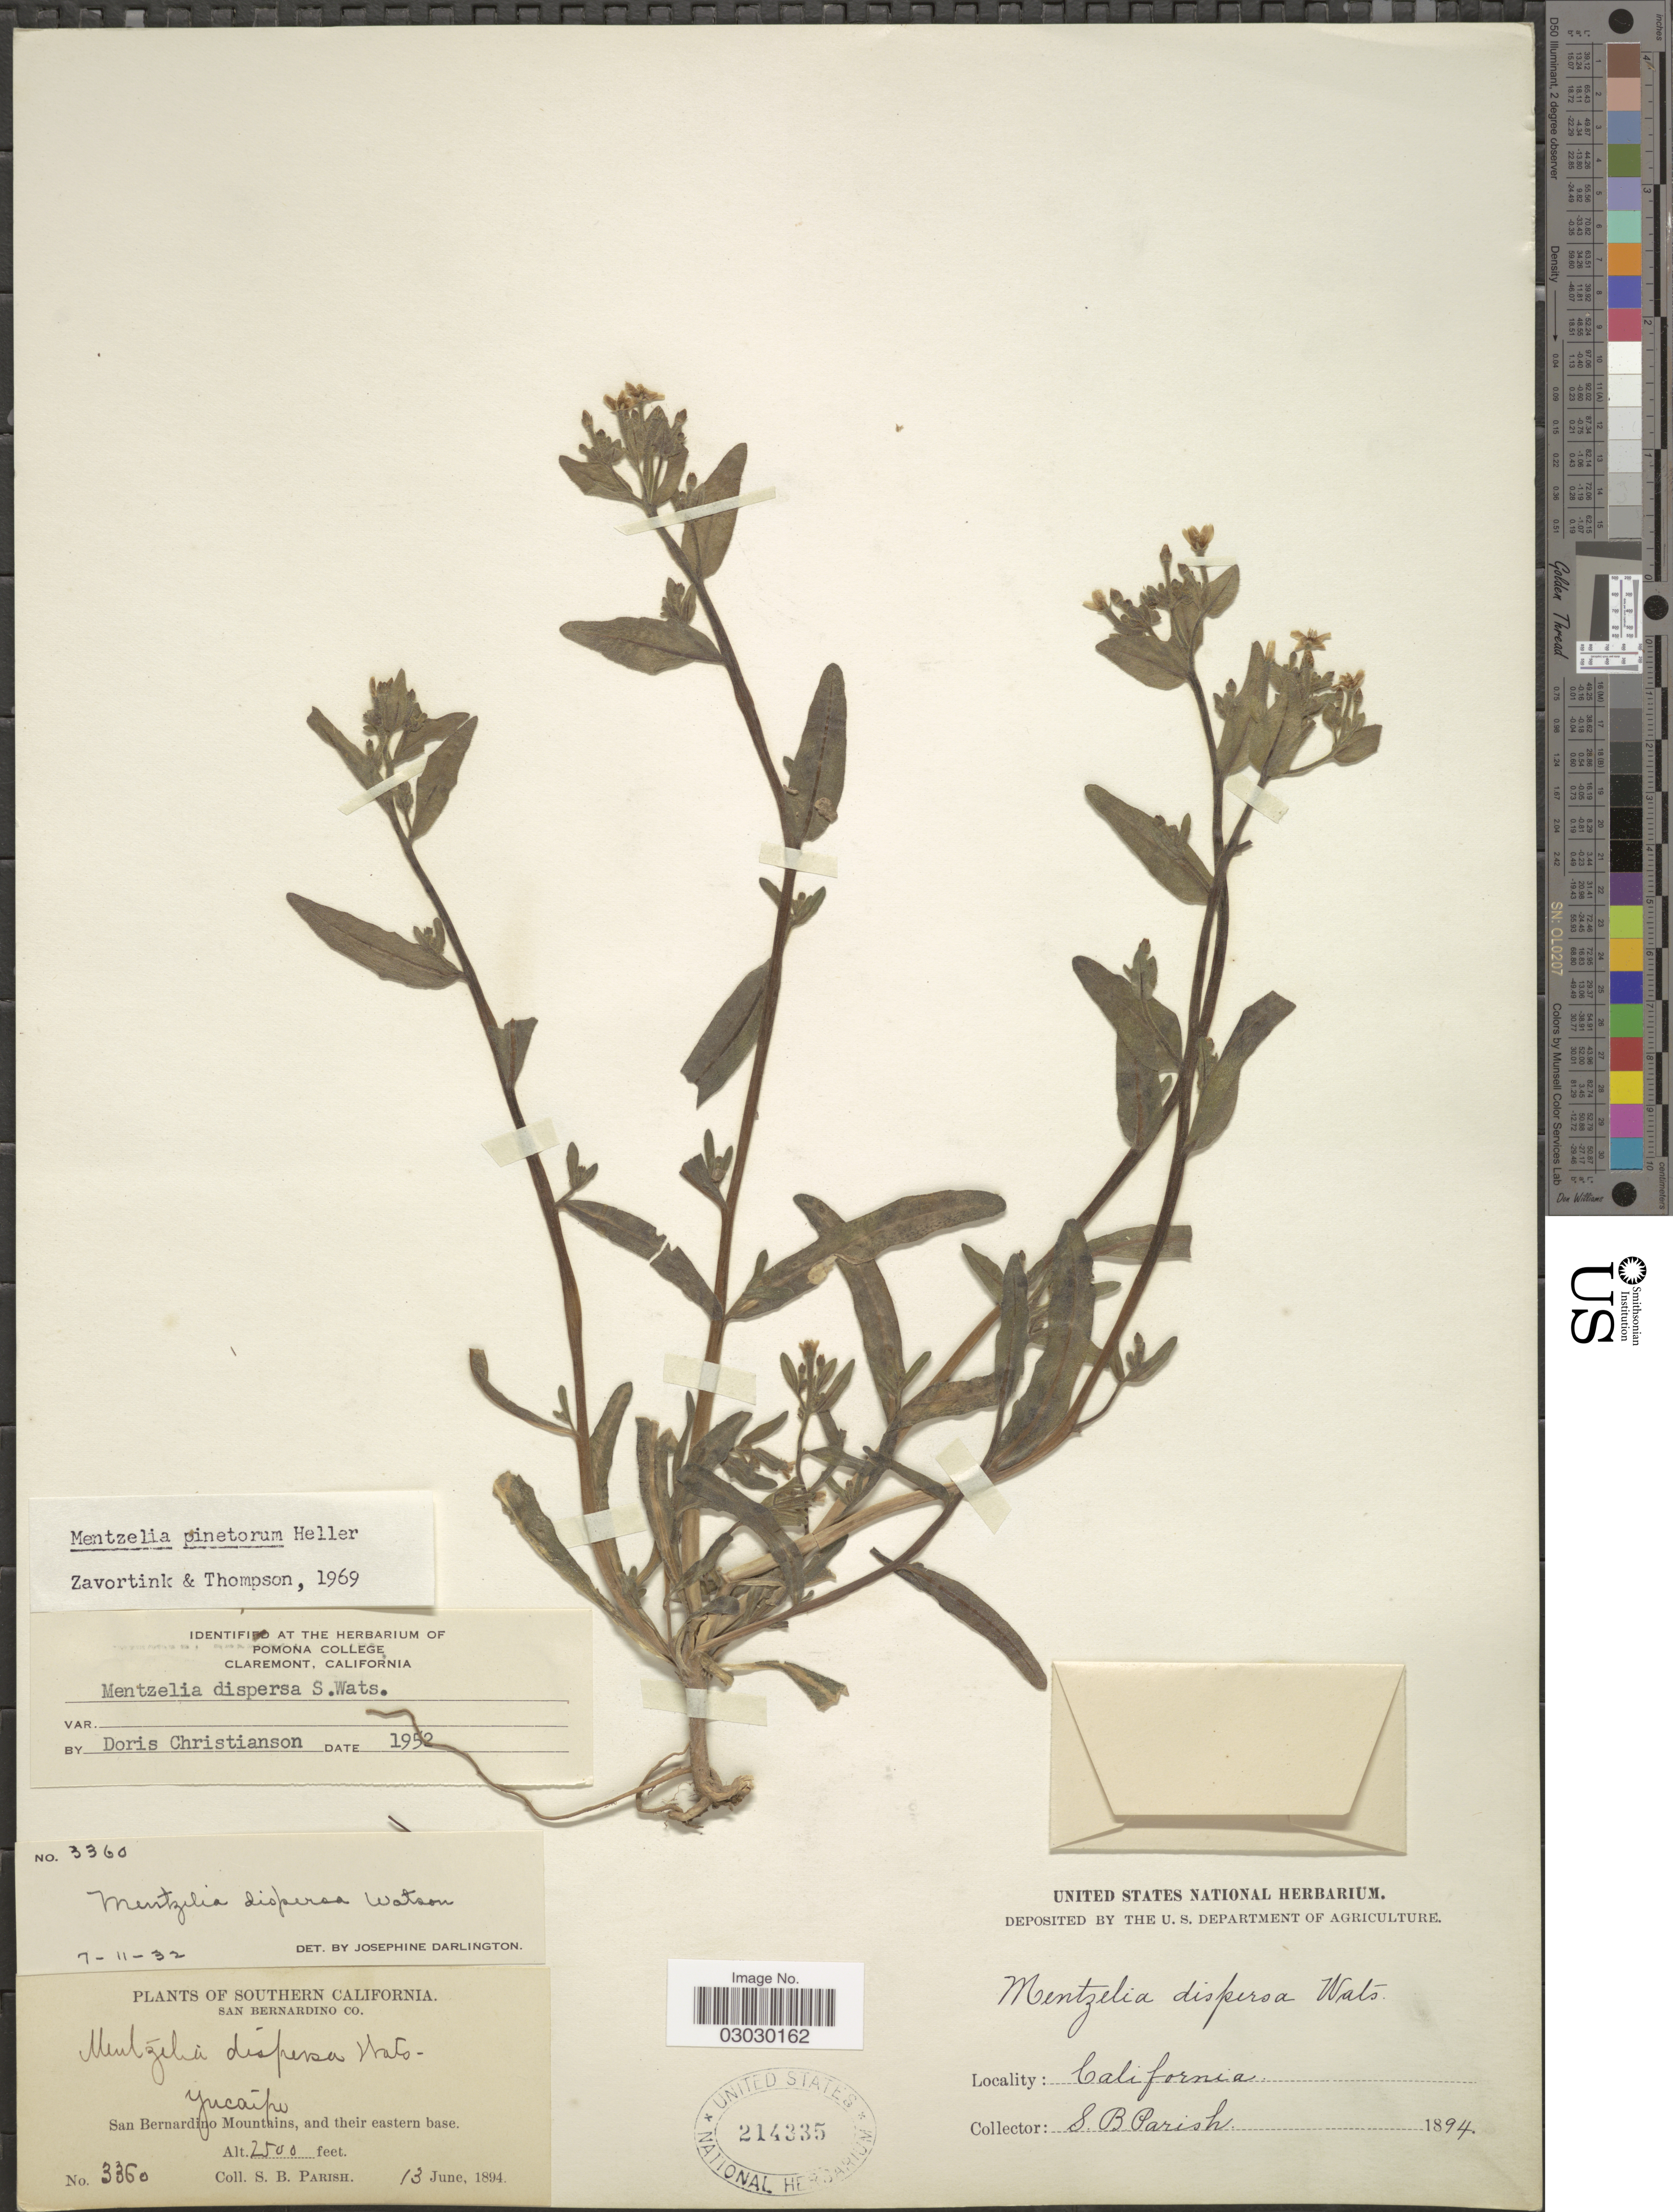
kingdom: Plantae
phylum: Tracheophyta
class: Magnoliopsida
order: Cornales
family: Loasaceae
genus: Mentzelia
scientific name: Mentzelia pinetorum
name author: A. Heller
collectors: S. B. Parish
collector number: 3360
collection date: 1894-06-13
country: United States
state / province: California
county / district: San Bernardino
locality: Southern California, San Bernardino Co., San Bernardino Mountains, and their eastern base, Yucaipa.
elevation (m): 762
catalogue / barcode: US 214335